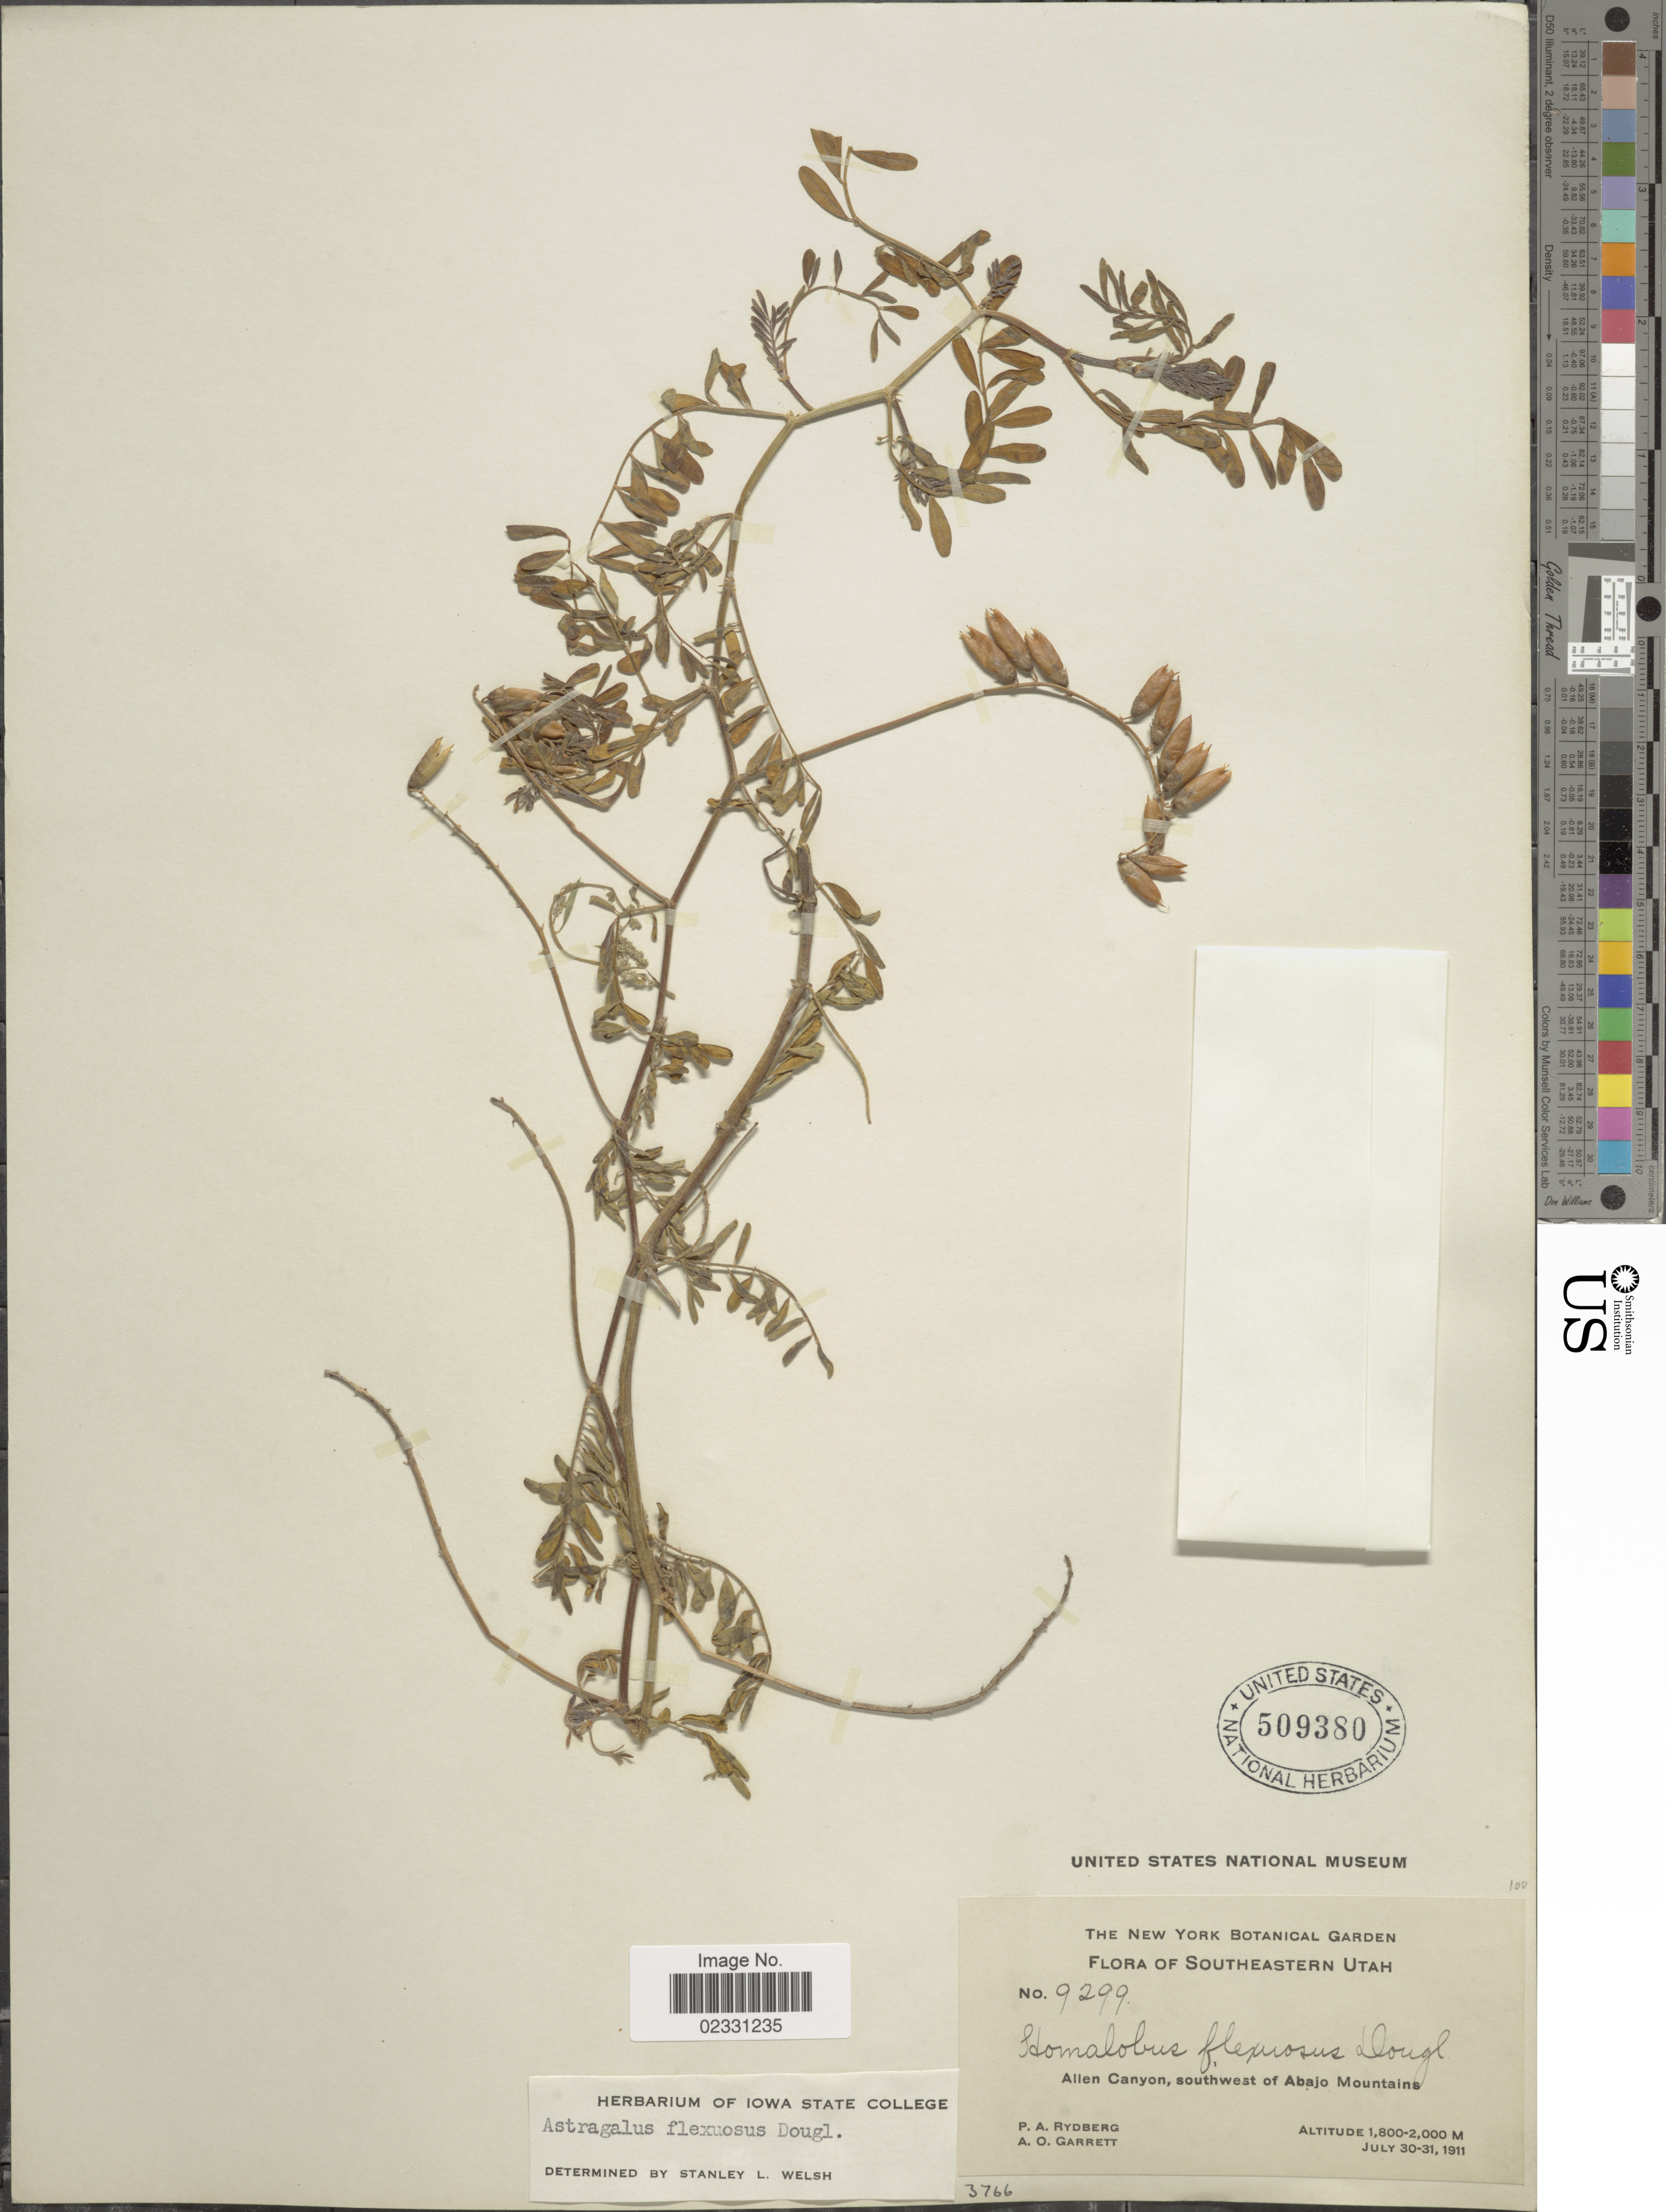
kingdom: Plantae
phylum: Tracheophyta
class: Magnoliopsida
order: Fabales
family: Fabaceae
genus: Astragalus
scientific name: Astragalus flexuosus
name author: (Hook.) Douglas ex G. Don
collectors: P. A. Rydberg & A. O. Garrett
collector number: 9299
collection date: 1911-07-30/1911-07-31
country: United States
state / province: Utah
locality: Southeastern Utah. Allen Canyon, southwest of Abajo Mountains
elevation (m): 1800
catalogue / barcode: US 509380